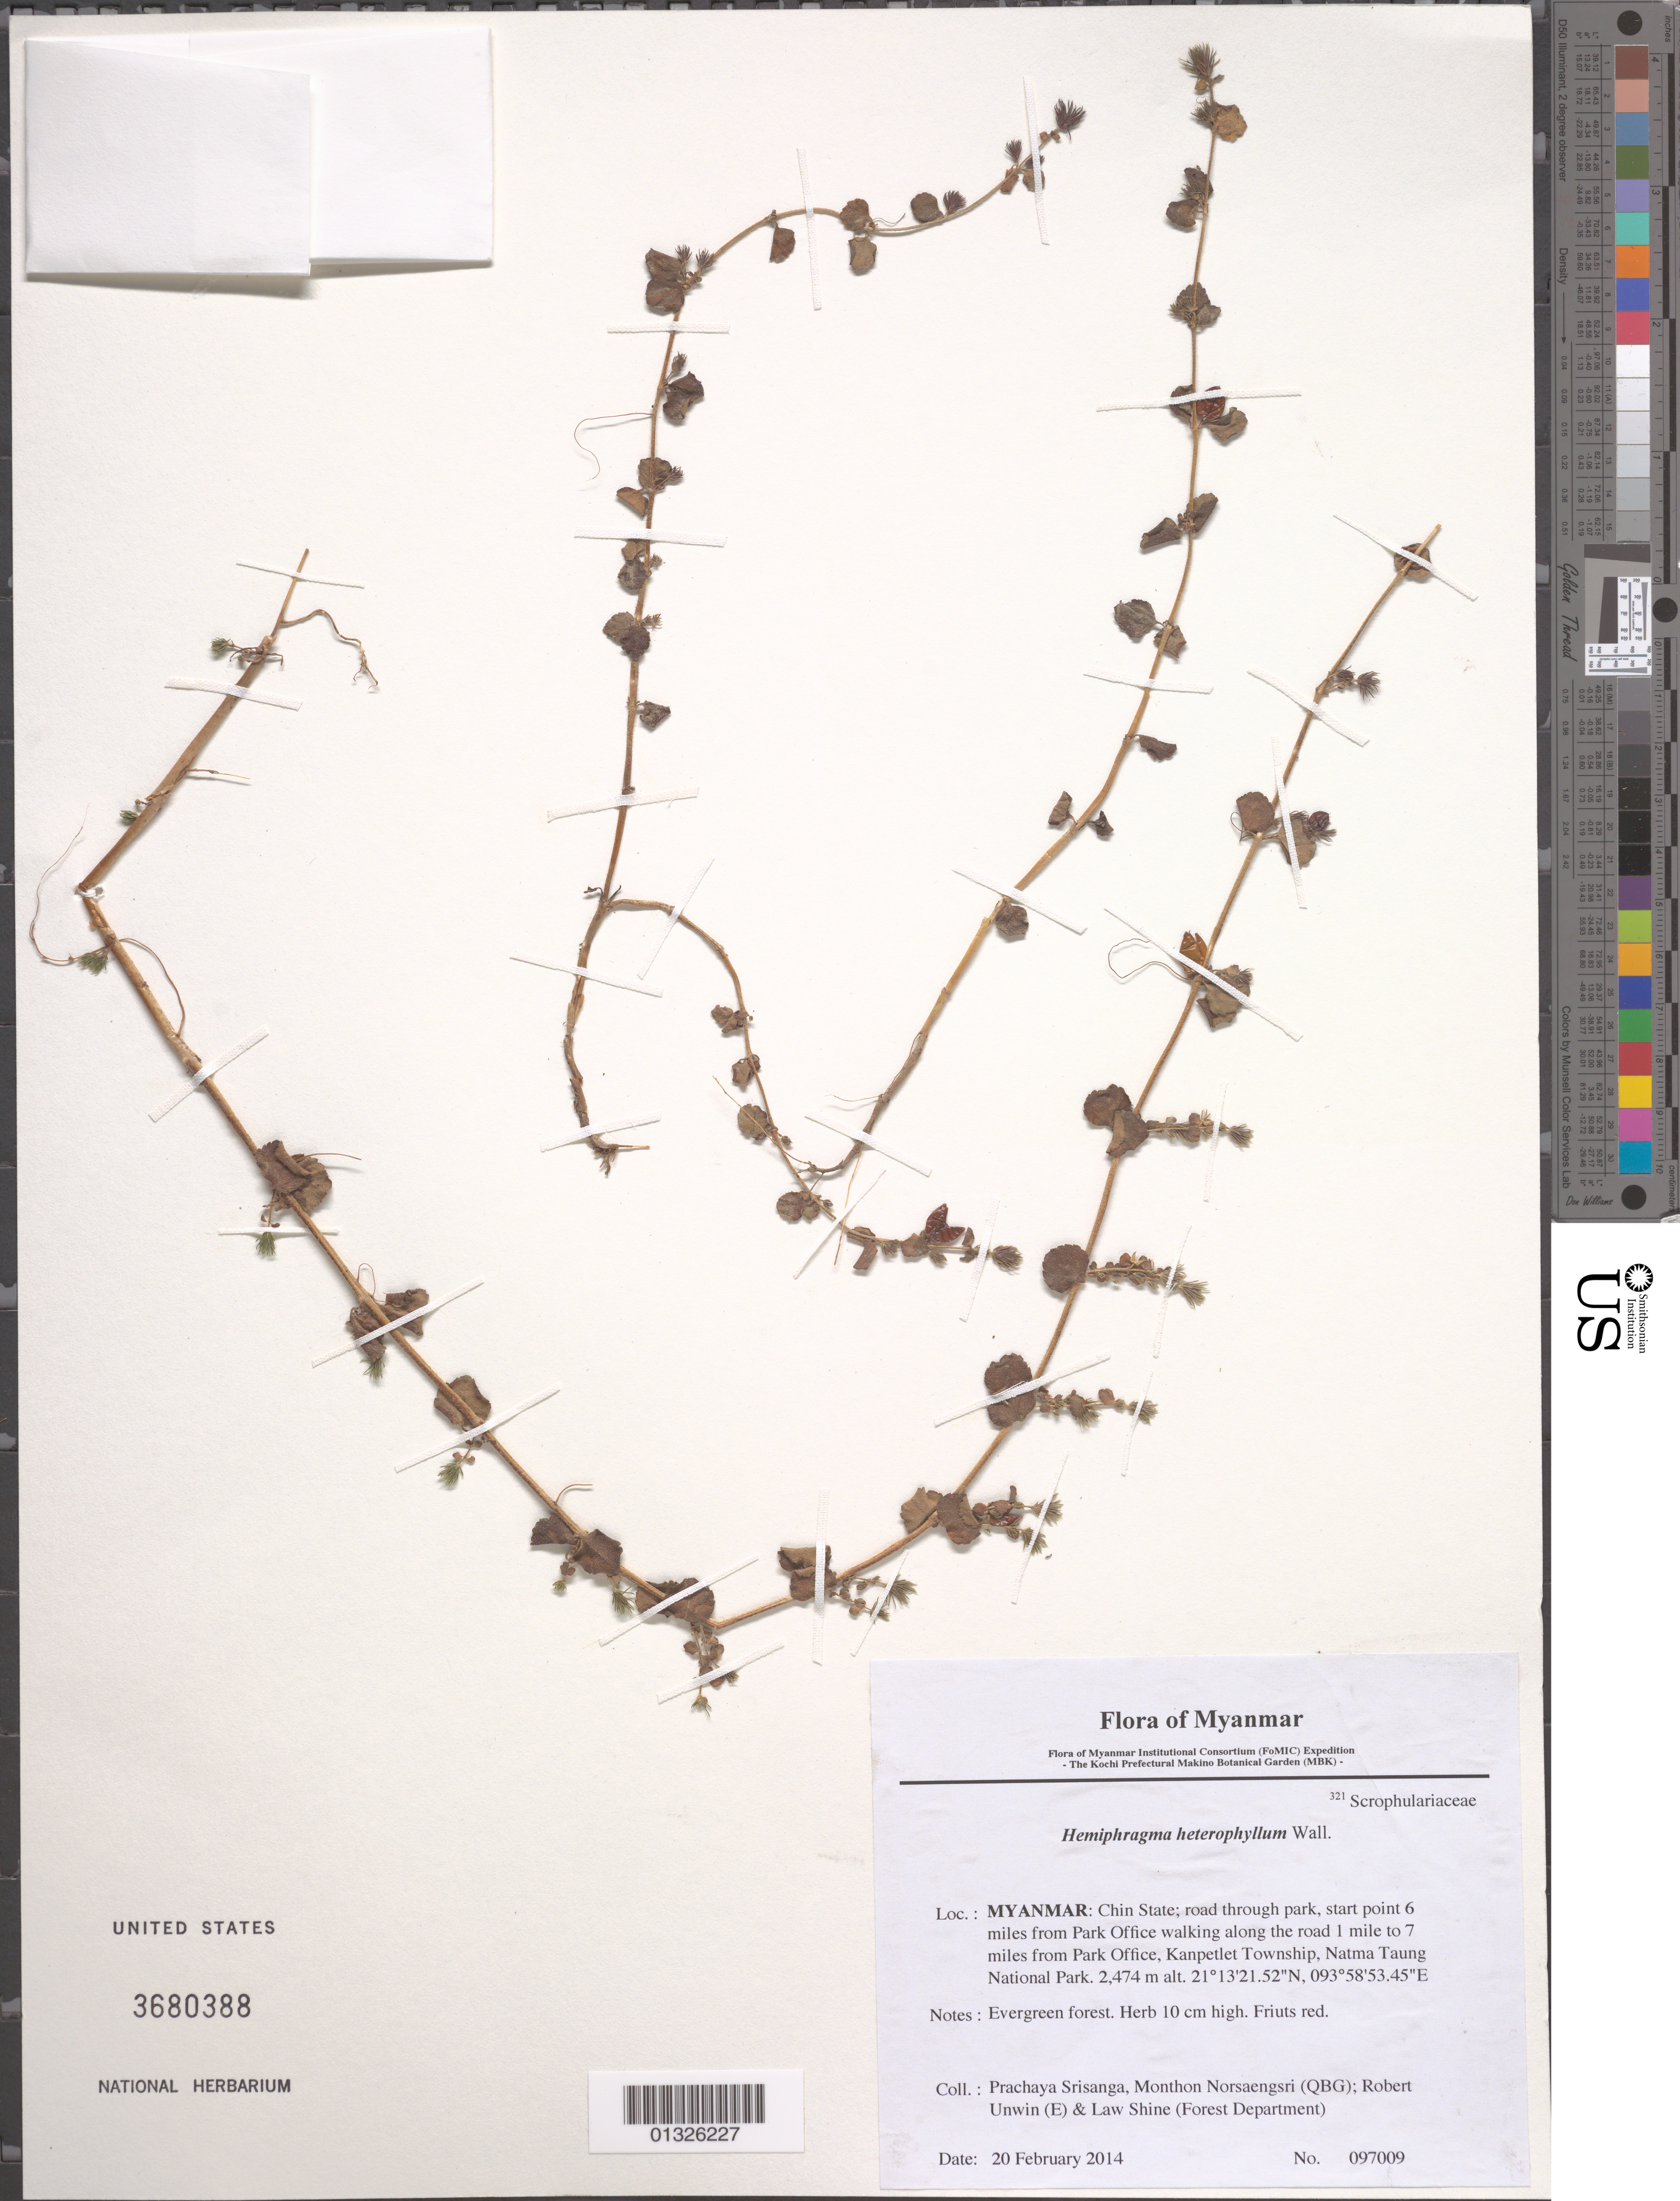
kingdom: Plantae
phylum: Tracheophyta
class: Magnoliopsida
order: Lamiales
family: Plantaginaceae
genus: Hemiphragma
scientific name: Hemiphragma heterophyllum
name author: Wall.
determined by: Fujikawa, Kazumi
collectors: P. Srisanga, M. Norsaengsri, R. Unwin & L. Shine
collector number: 97009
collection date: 2014-02-20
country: Myanmar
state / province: Chin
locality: Road through park, start point 6 miles from Park Office walking along the road 1 mile to 7 miles from Park Office, Kanpetlet Township, Natma Taung National Park.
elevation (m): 2474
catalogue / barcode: US 3680388